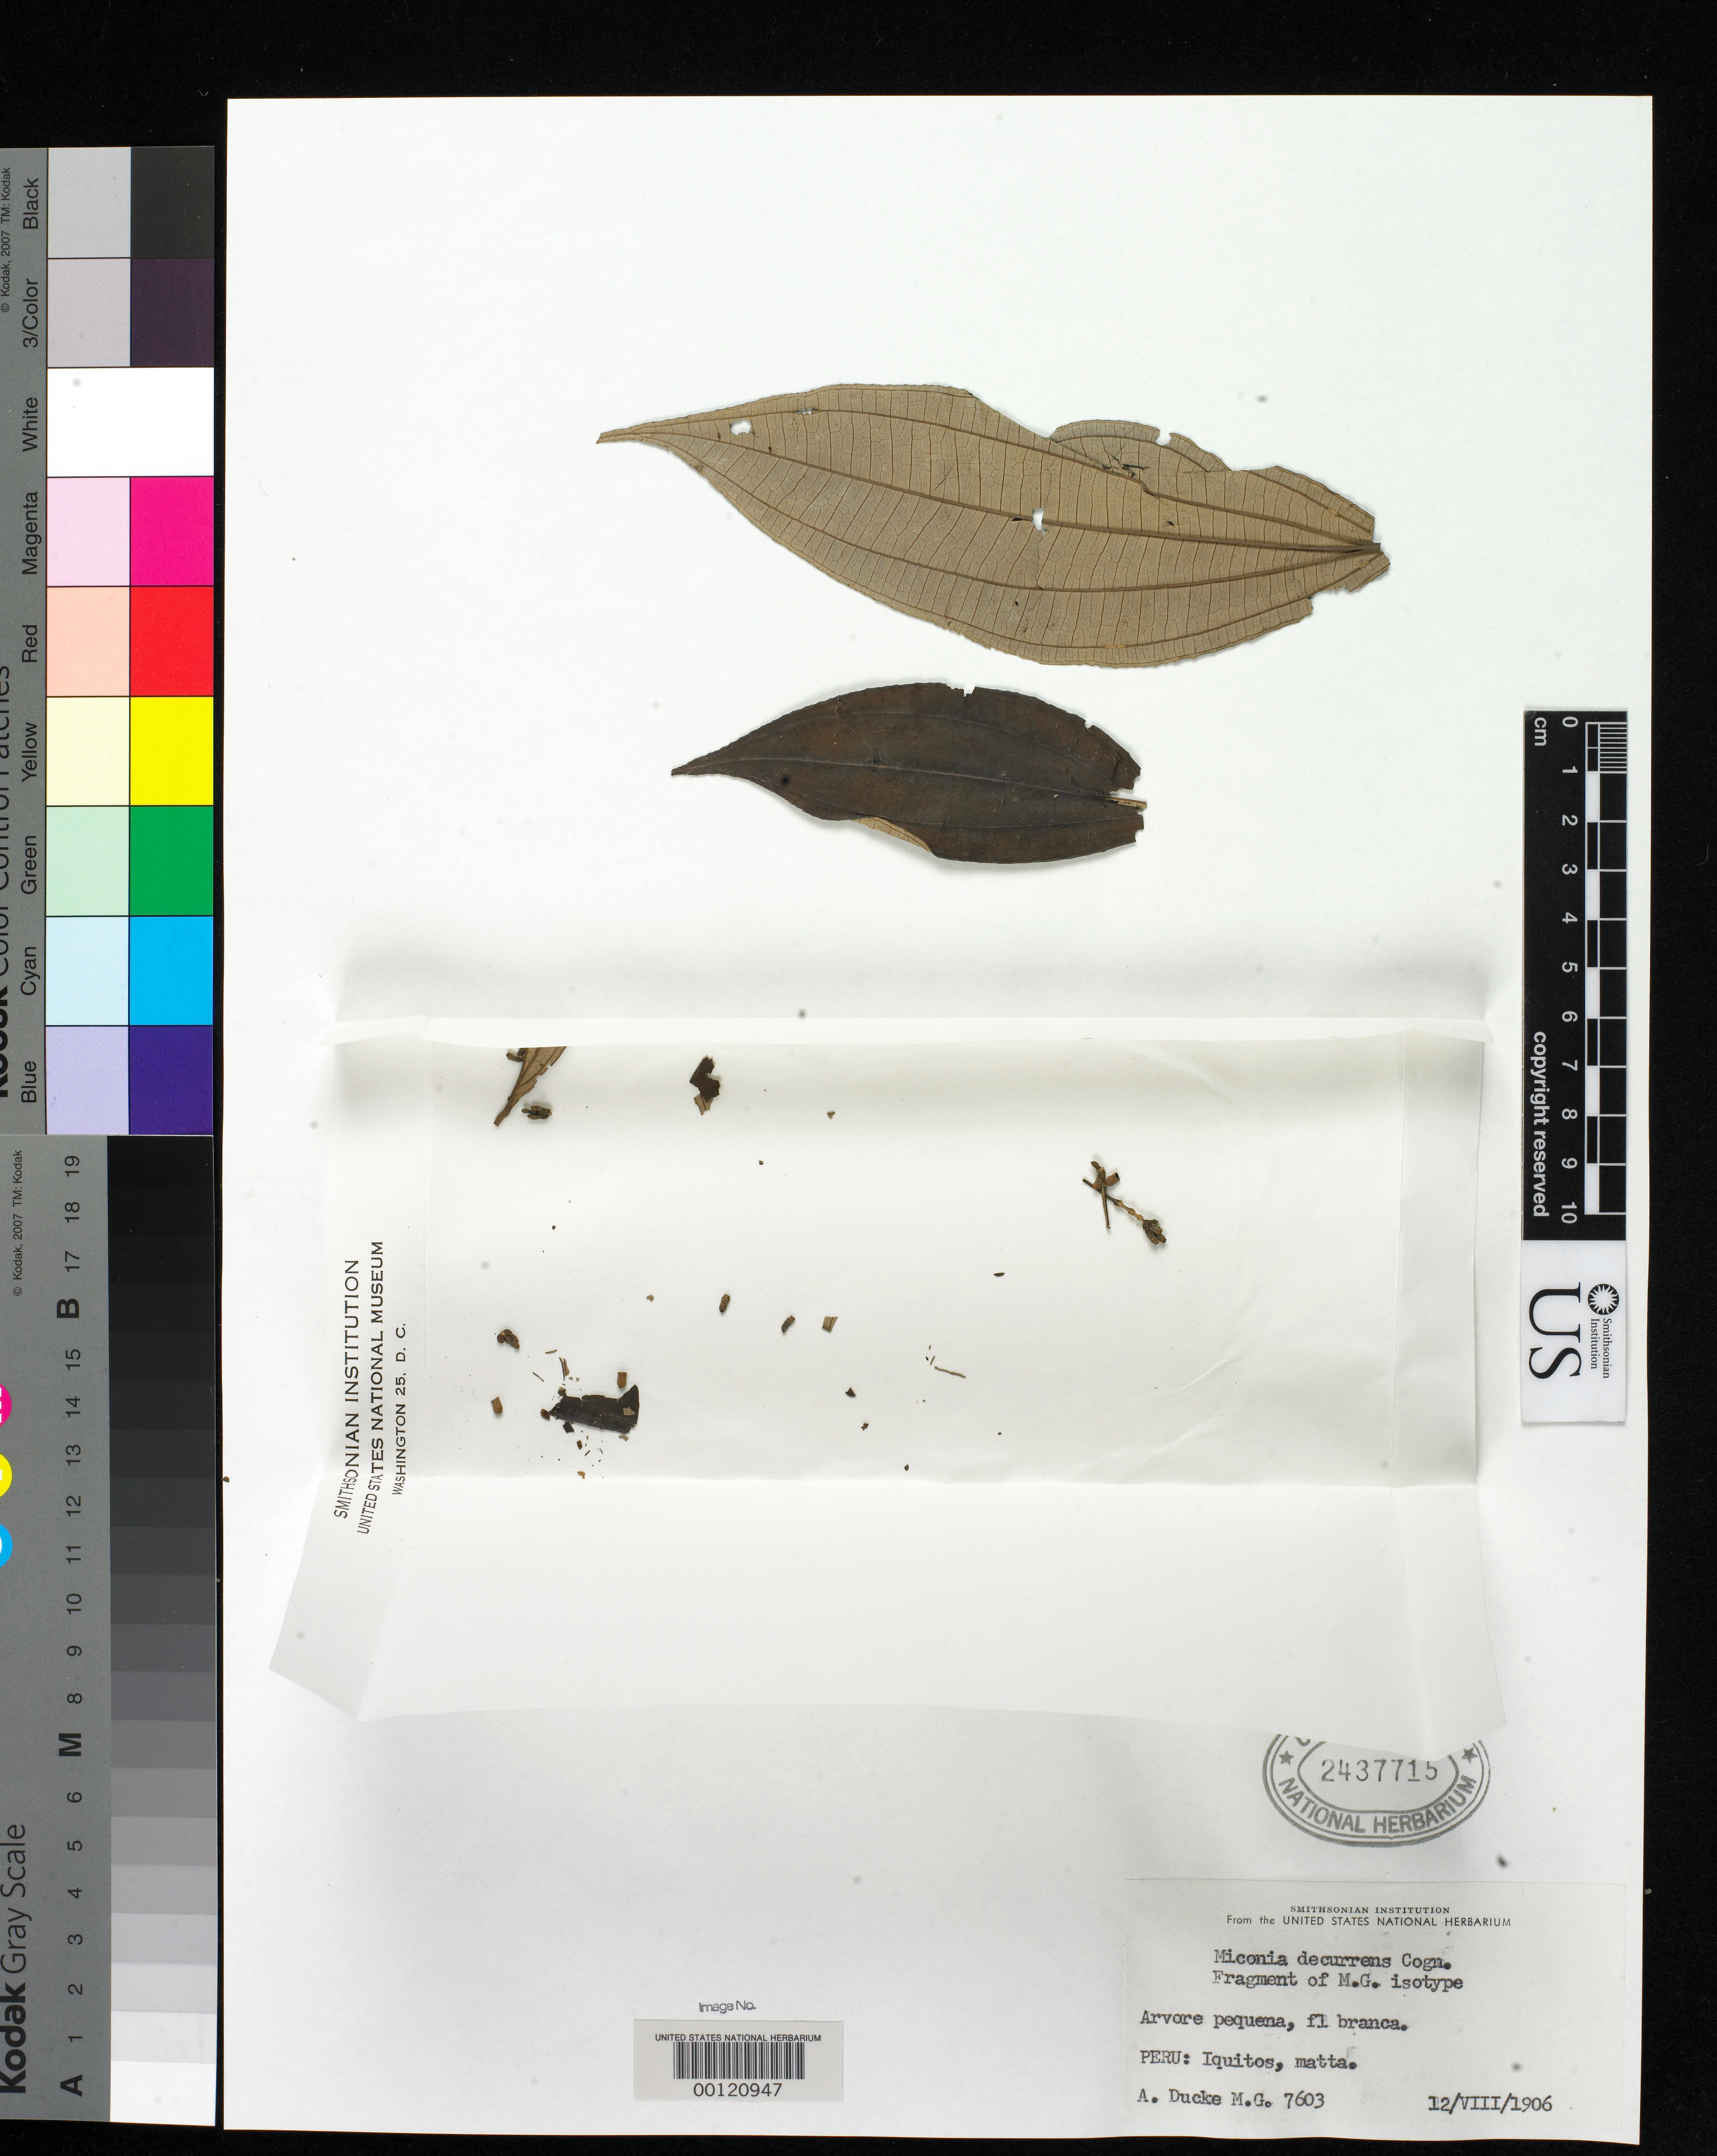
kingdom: Plantae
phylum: Tracheophyta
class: Magnoliopsida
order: Myrtales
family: Melastomataceae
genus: Miconia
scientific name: Miconia decurrens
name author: Cogn.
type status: Type Fragment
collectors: A. Ducke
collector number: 7603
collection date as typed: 12 Aug 1906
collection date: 1906-08-12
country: Peru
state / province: Loreto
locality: Iquitos.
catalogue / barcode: US 2437715